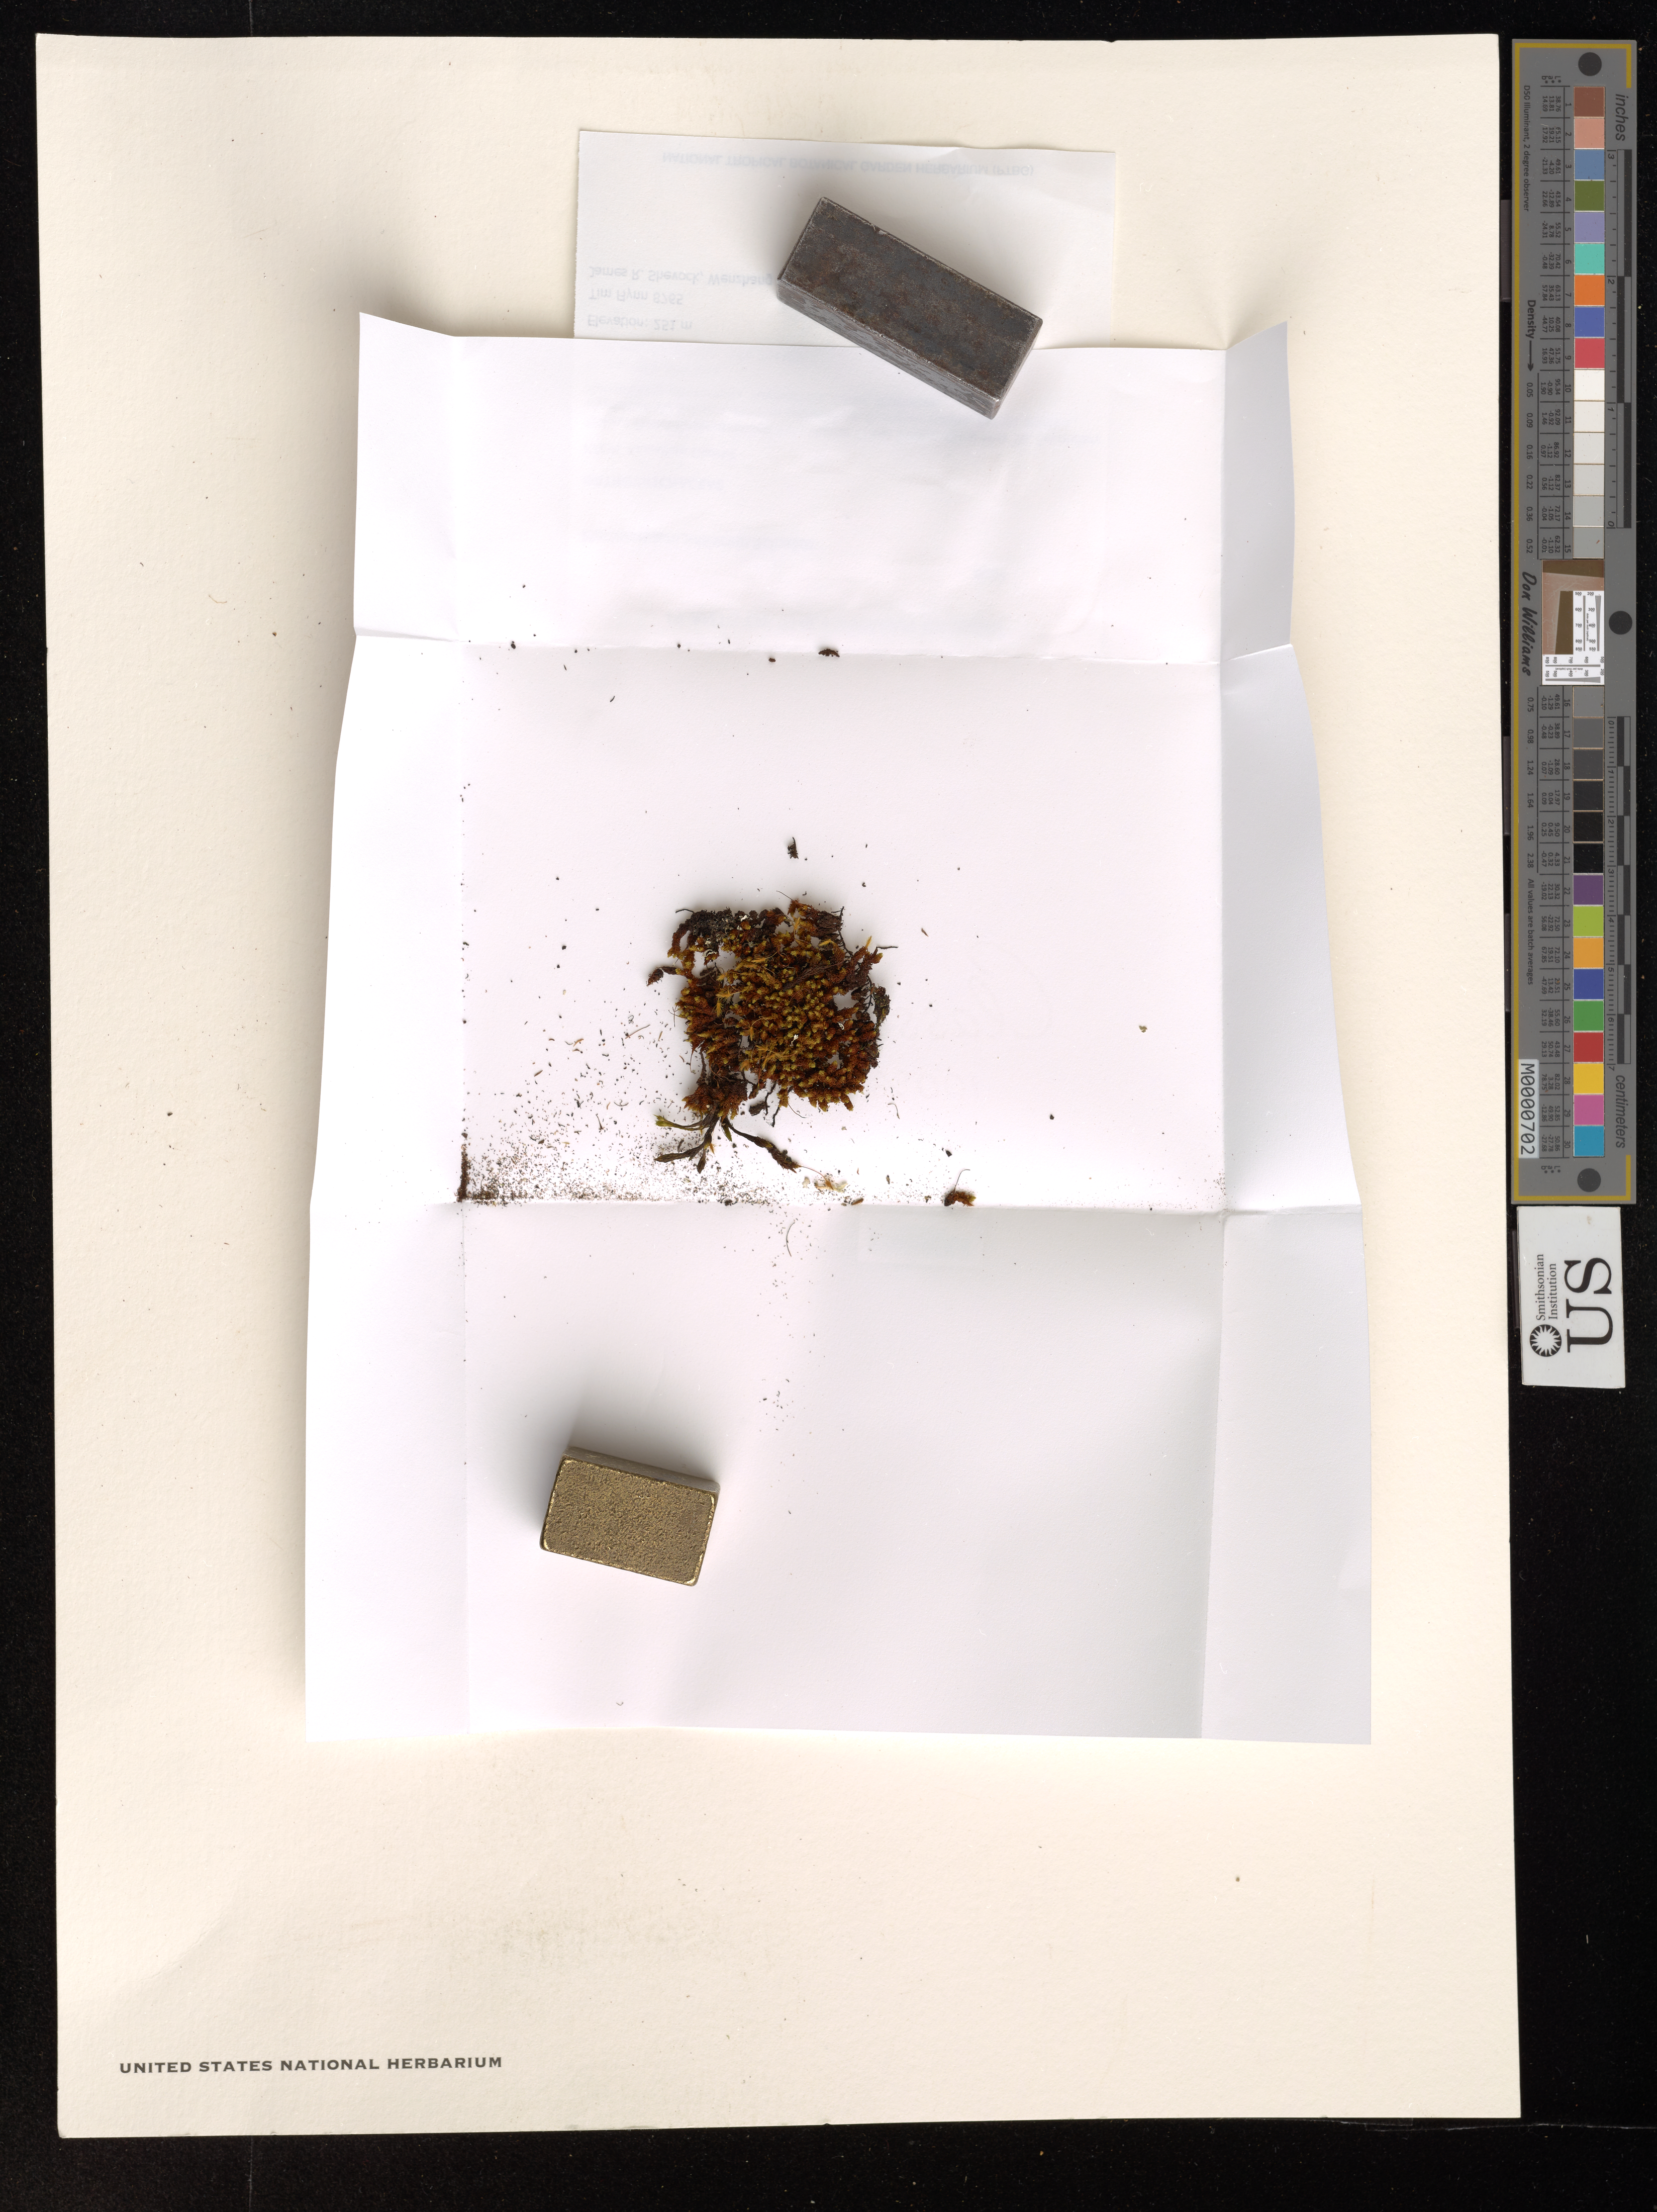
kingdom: Plantae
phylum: Bryophyta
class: Bryopsida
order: Orthotrichales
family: Orthotrichaceae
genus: Macromitrium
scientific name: Macromitrium piliferum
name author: Schwägr.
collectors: T. Flynn, J. R. Shevock, M. Wenzhang & A. Williams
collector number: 8765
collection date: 2018-01-24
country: United States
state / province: Hawaii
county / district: Kauai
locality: The Hawaiian Islands. Kauai Kawaihau District. Moloaa Forest Reserve, inland from Hunter Check Station along Hwy 56.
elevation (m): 251